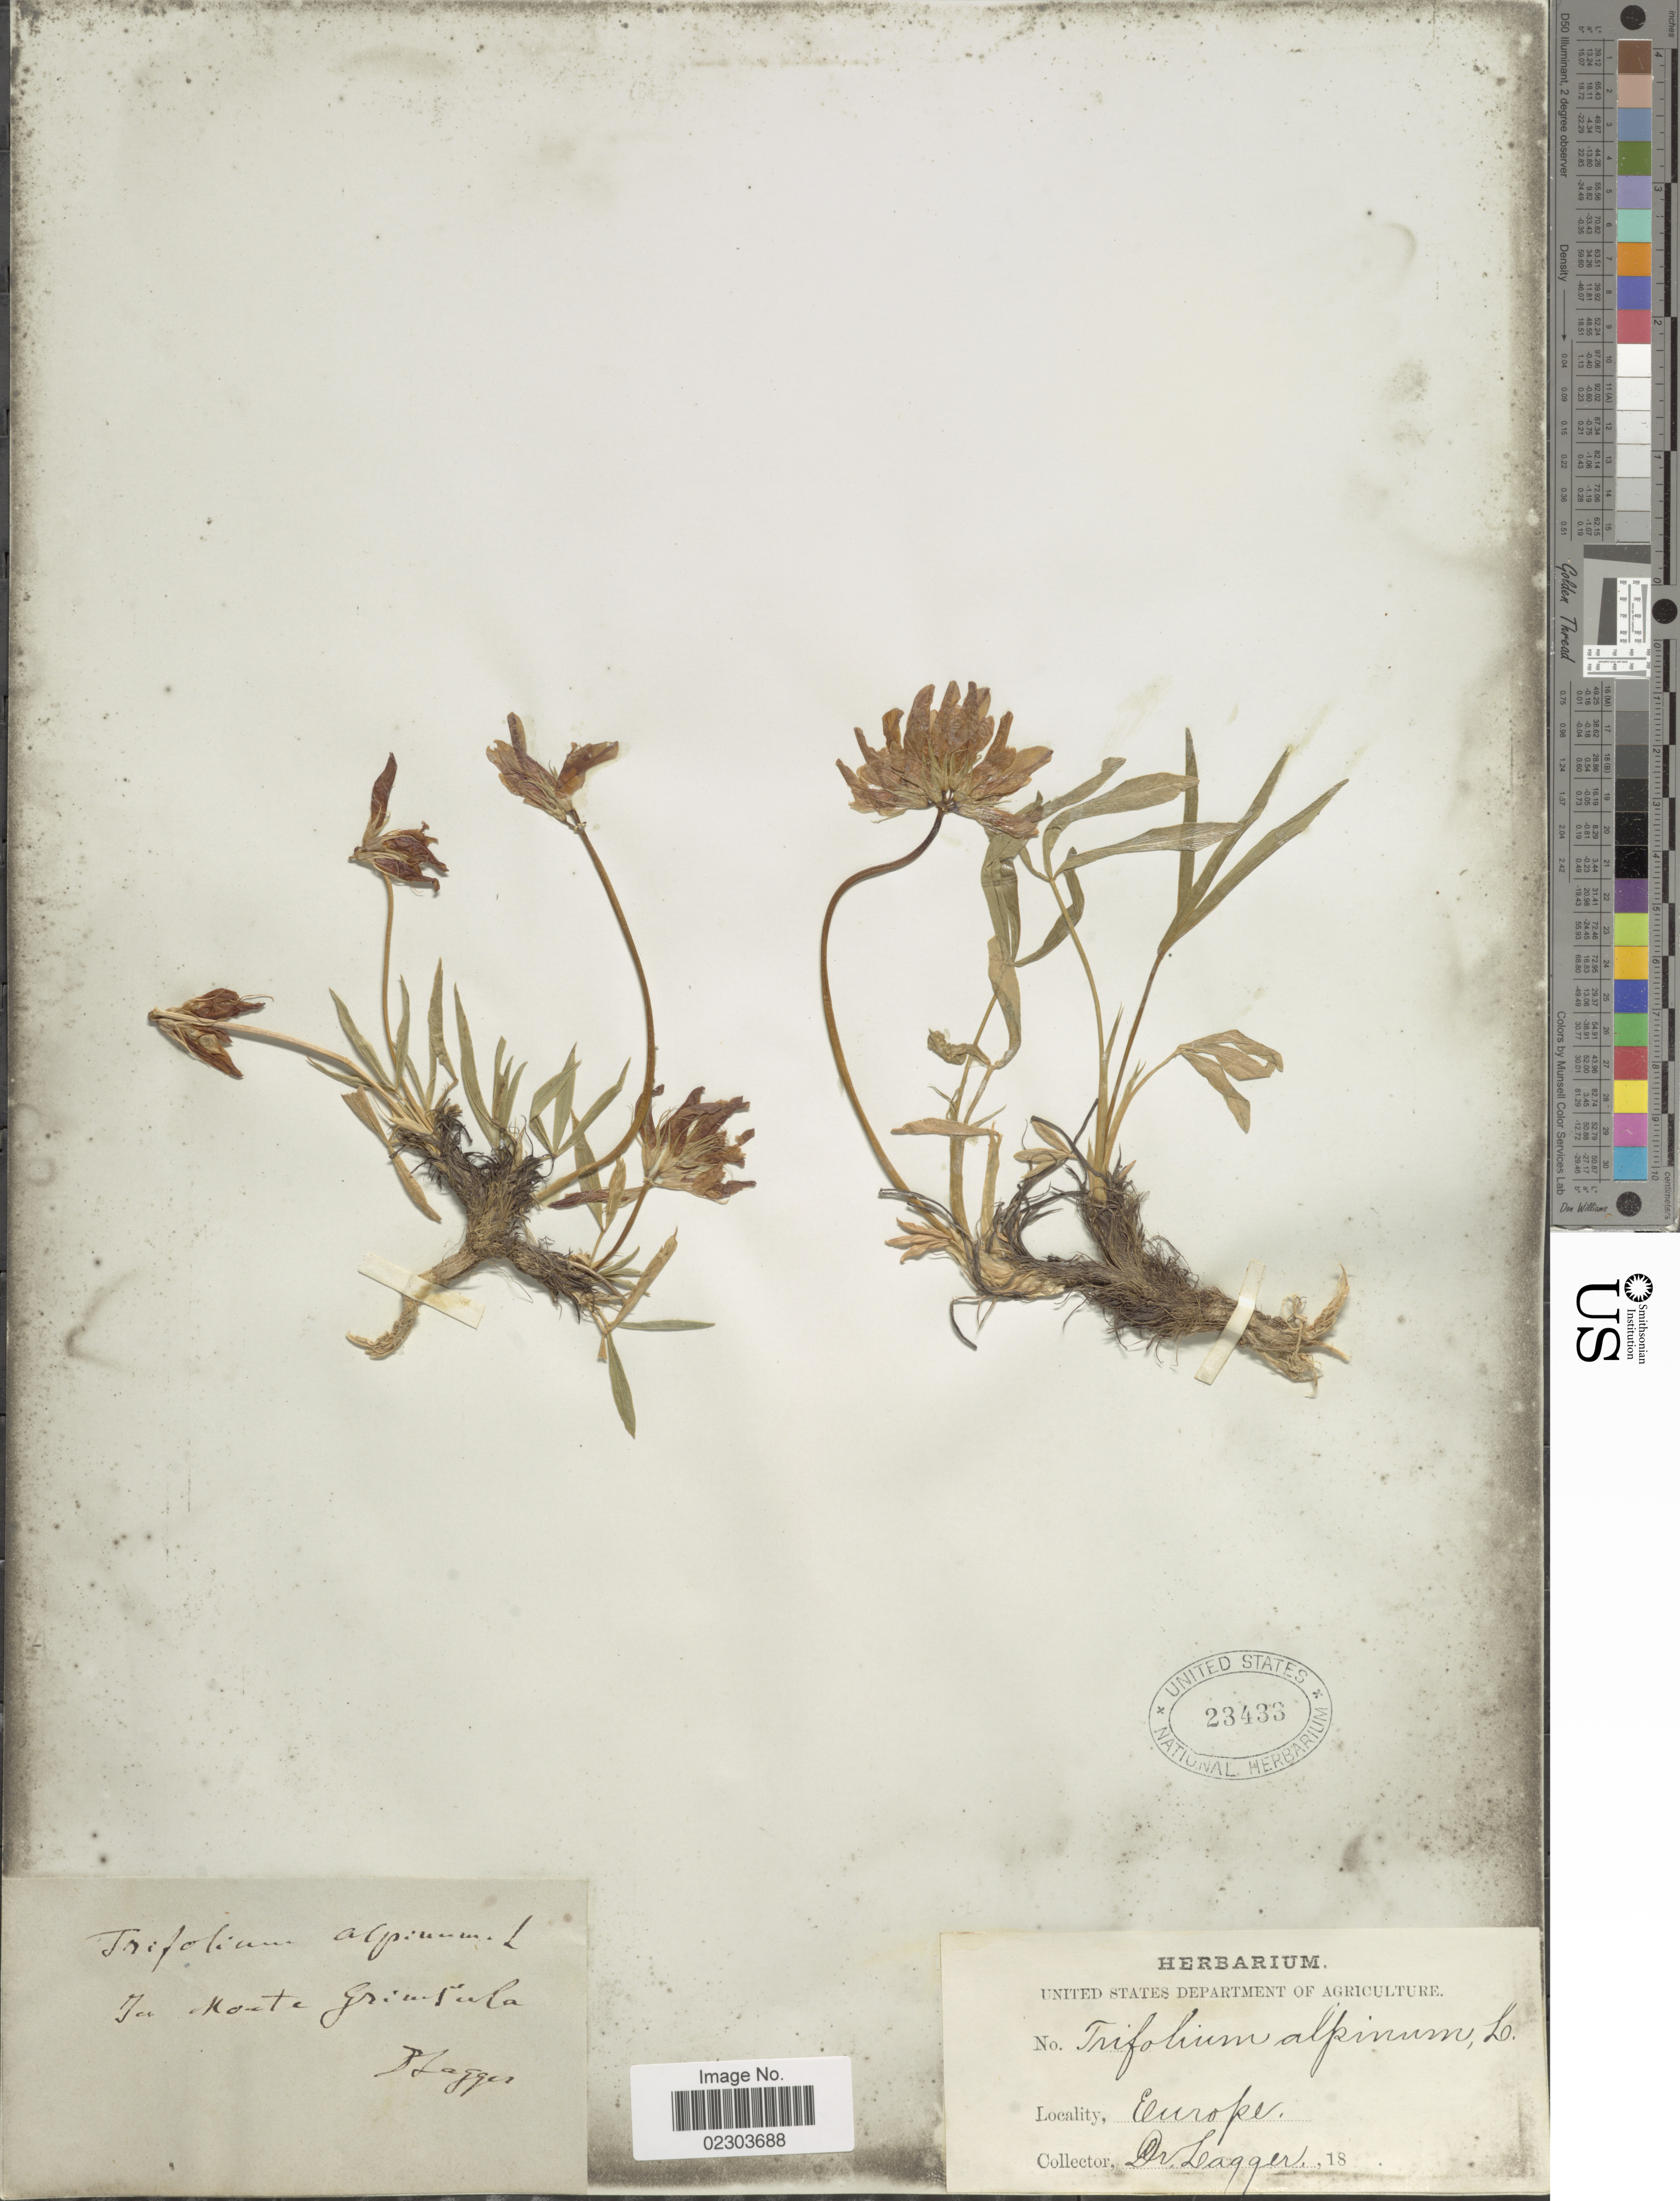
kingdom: Plantae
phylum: Tracheophyta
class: Magnoliopsida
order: Fabales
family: Fabaceae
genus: Trifolium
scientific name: Trifolium alpinum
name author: L.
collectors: F. J. Lagger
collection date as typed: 18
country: Switzerland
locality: In Monte Grimsula, Europe.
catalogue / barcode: US 23433